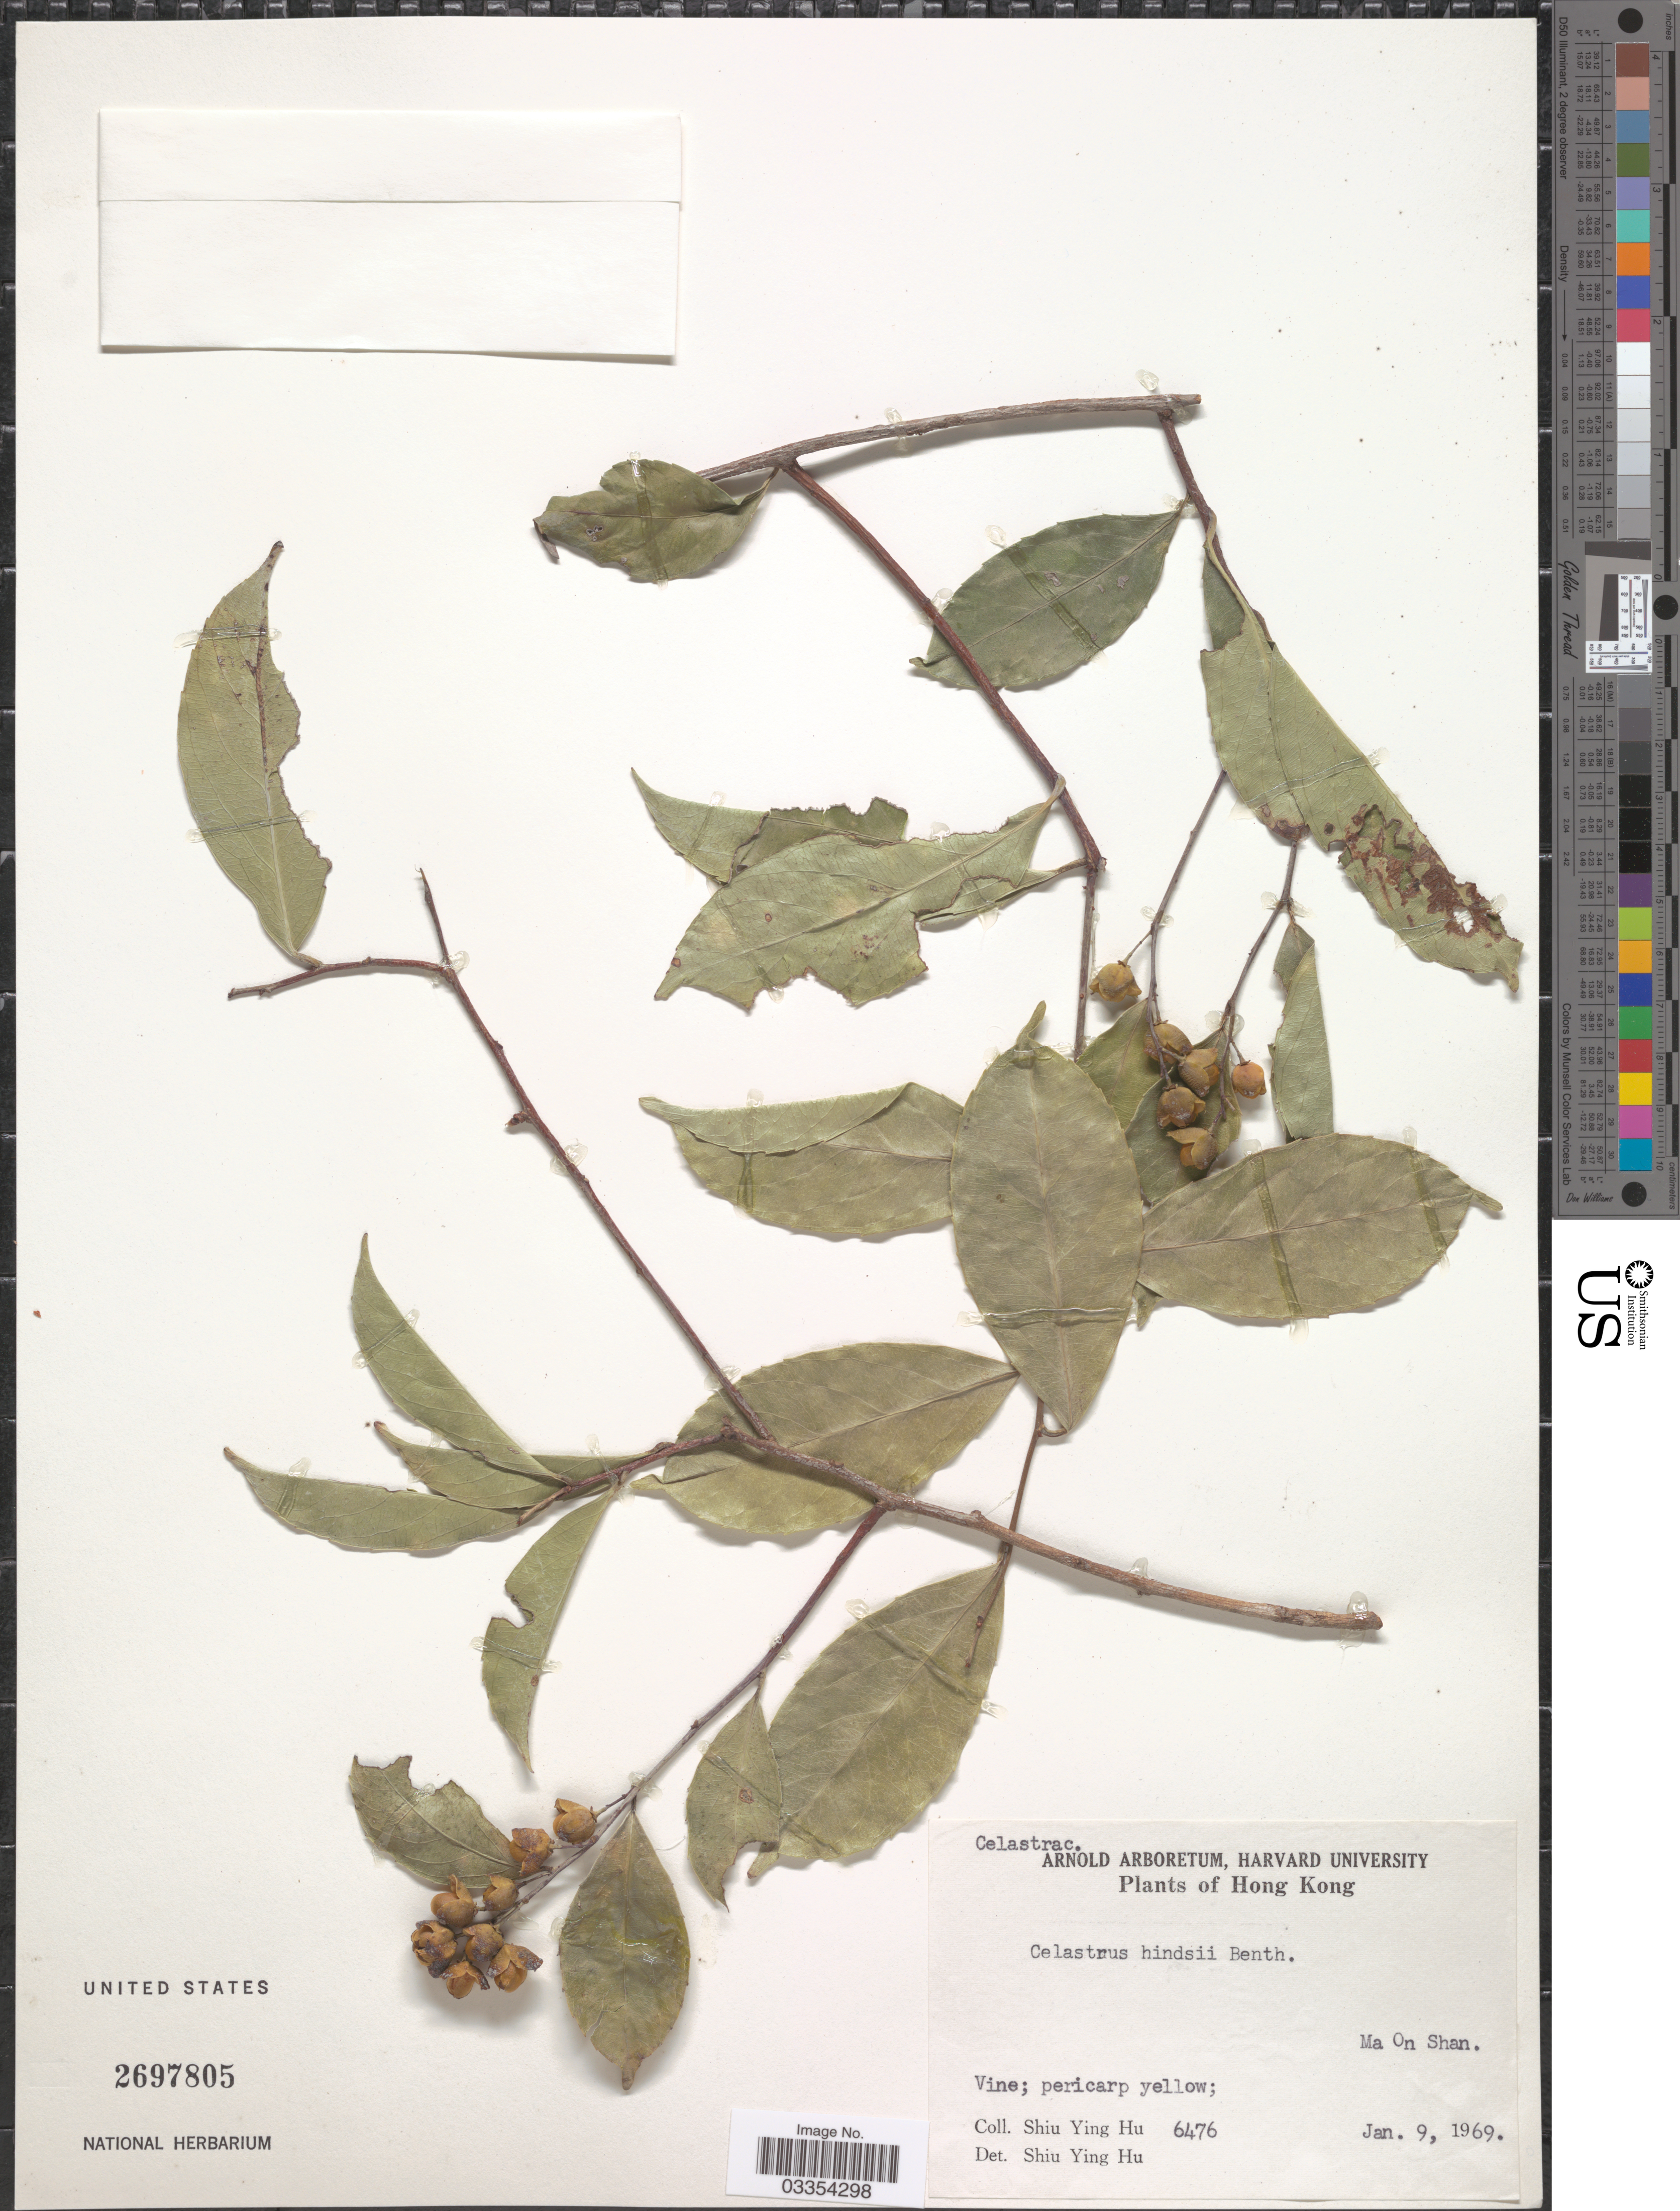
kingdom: Plantae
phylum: Tracheophyta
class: Magnoliopsida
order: Celastrales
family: Celastraceae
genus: Celastrus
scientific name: Celastrus hindsii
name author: Benth.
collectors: S. Y. Hu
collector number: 6476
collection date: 1969-01-09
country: China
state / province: Hong Kong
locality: Ma On Shan.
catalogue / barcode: US 2697805